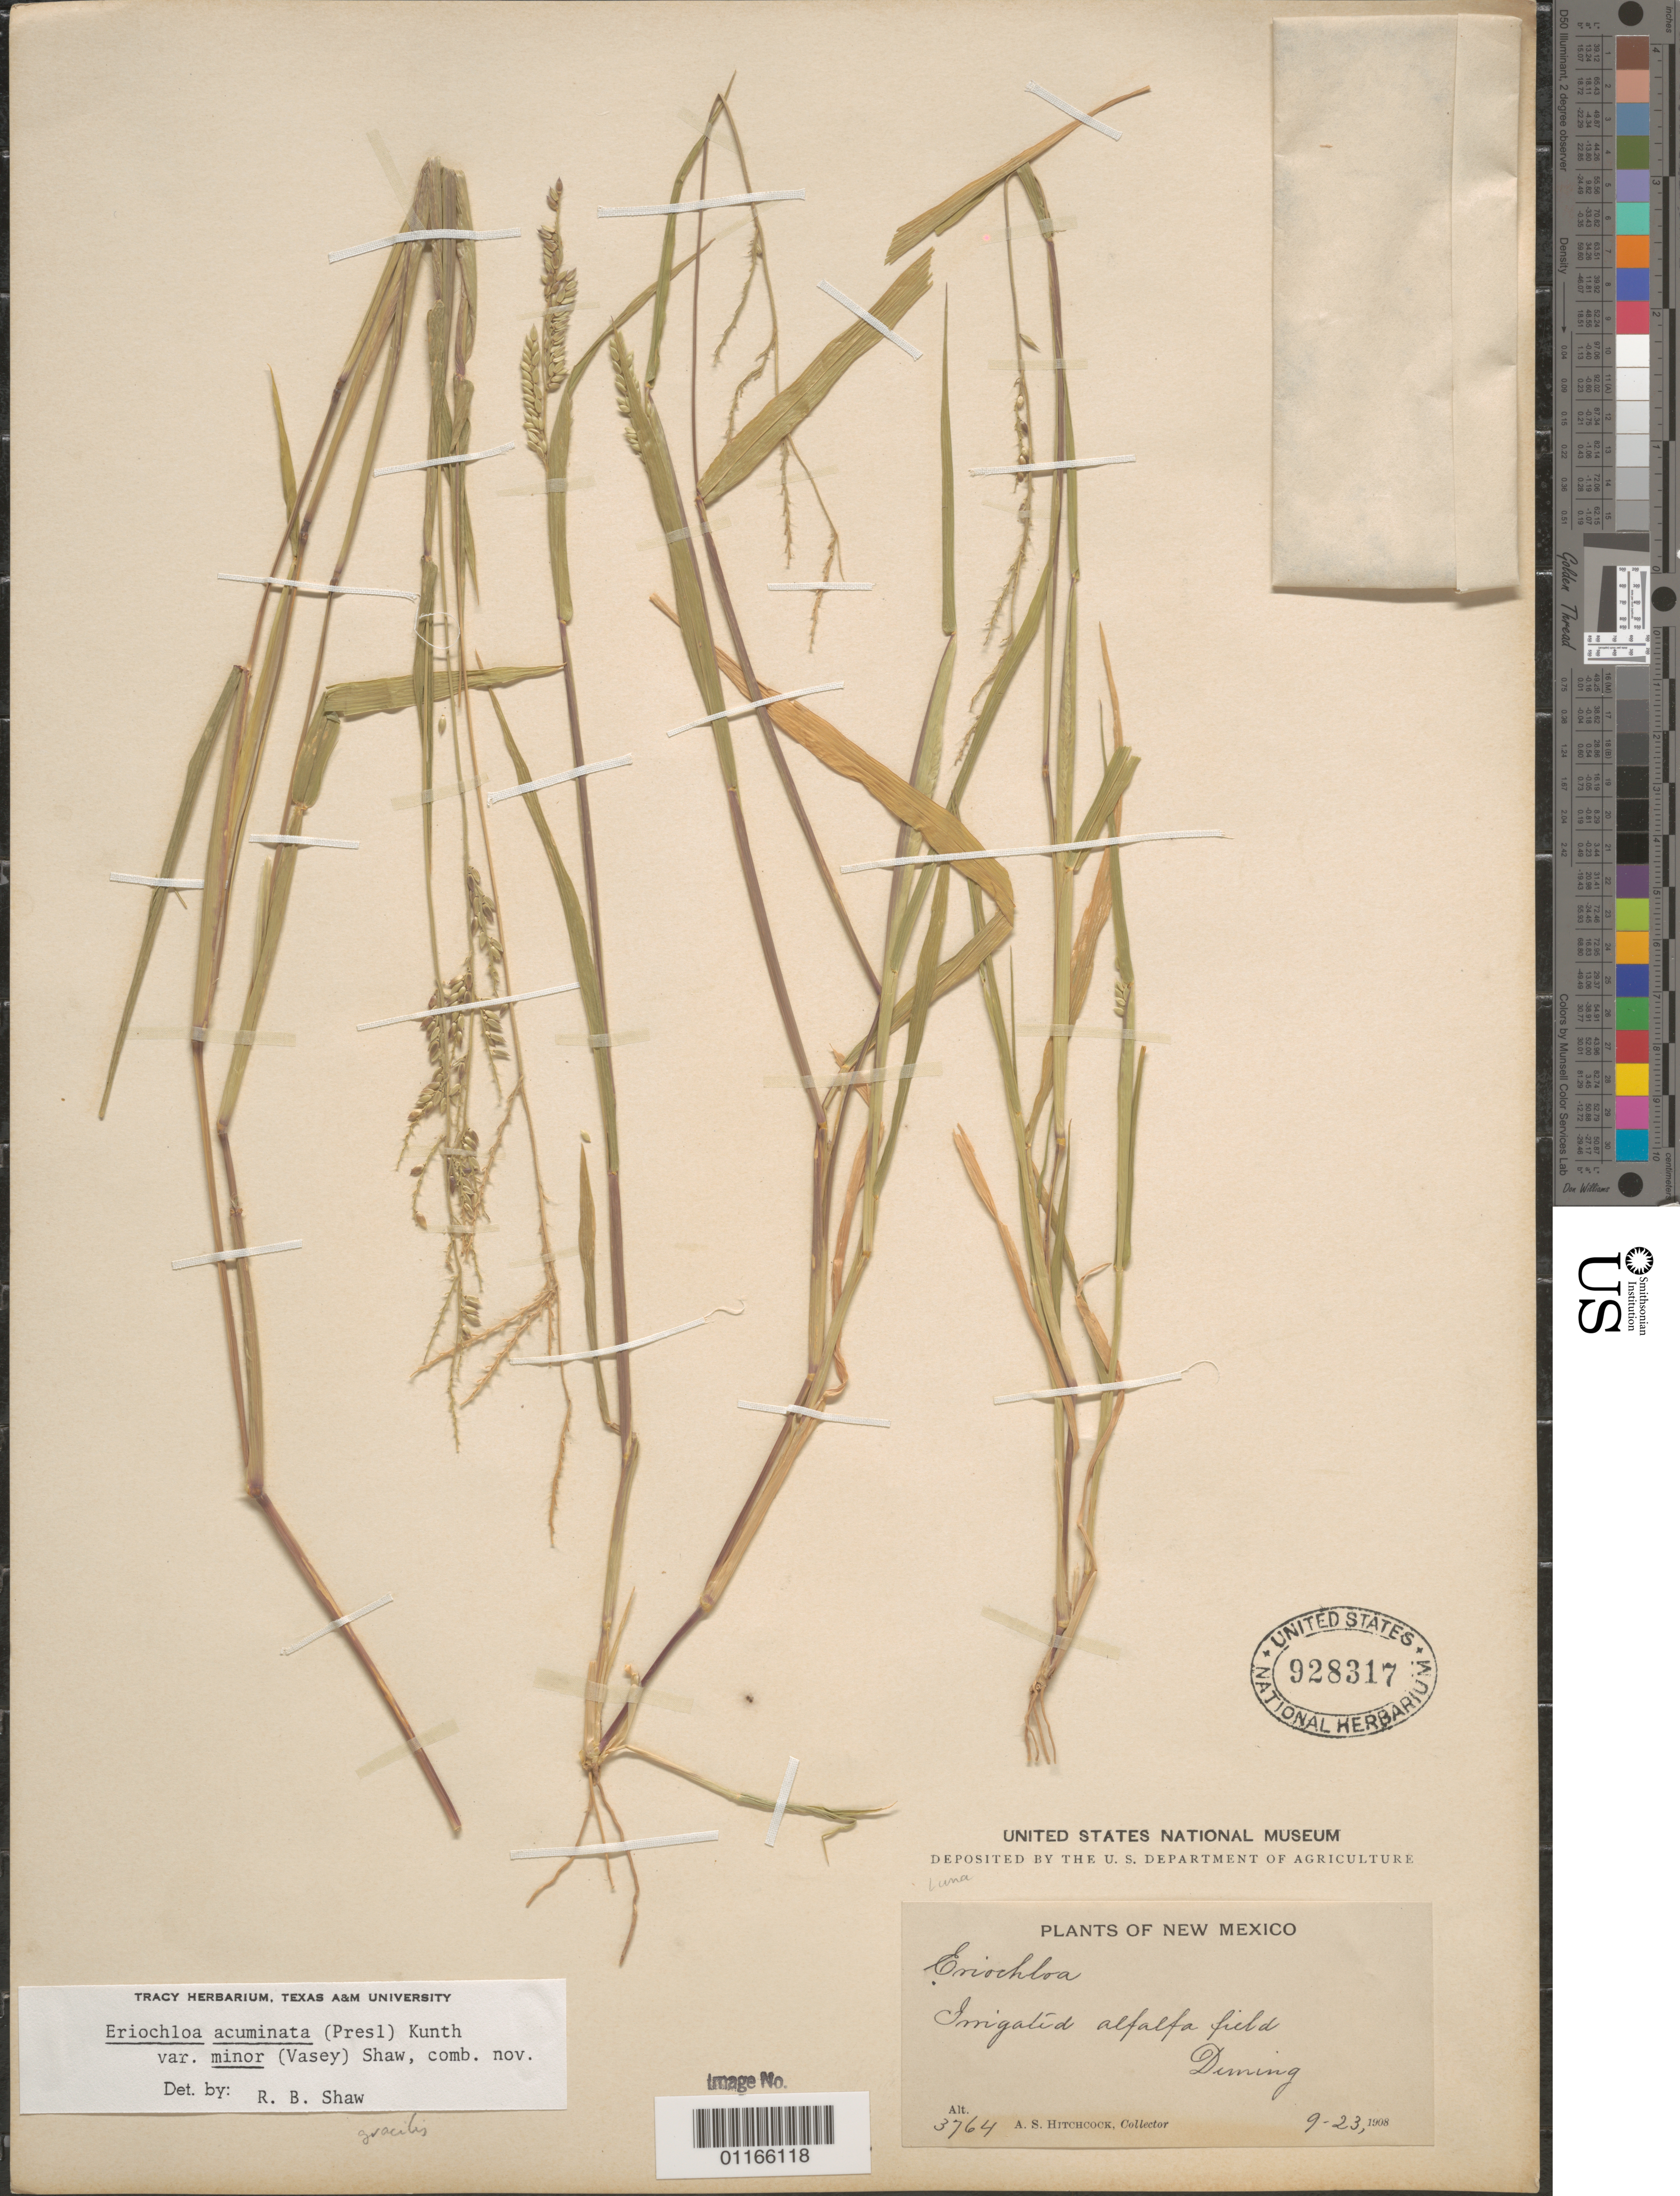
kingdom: Plantae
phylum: Tracheophyta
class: Liliopsida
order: Poales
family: Poaceae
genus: Eriochloa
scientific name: Eriochloa acuminata var. minor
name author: (Vasey) R.B. Shaw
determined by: Shaw, R. B.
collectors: A. S. Hitchcock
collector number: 3764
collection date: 1908-09-23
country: United States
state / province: New Mexico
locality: Deming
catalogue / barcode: US 928317